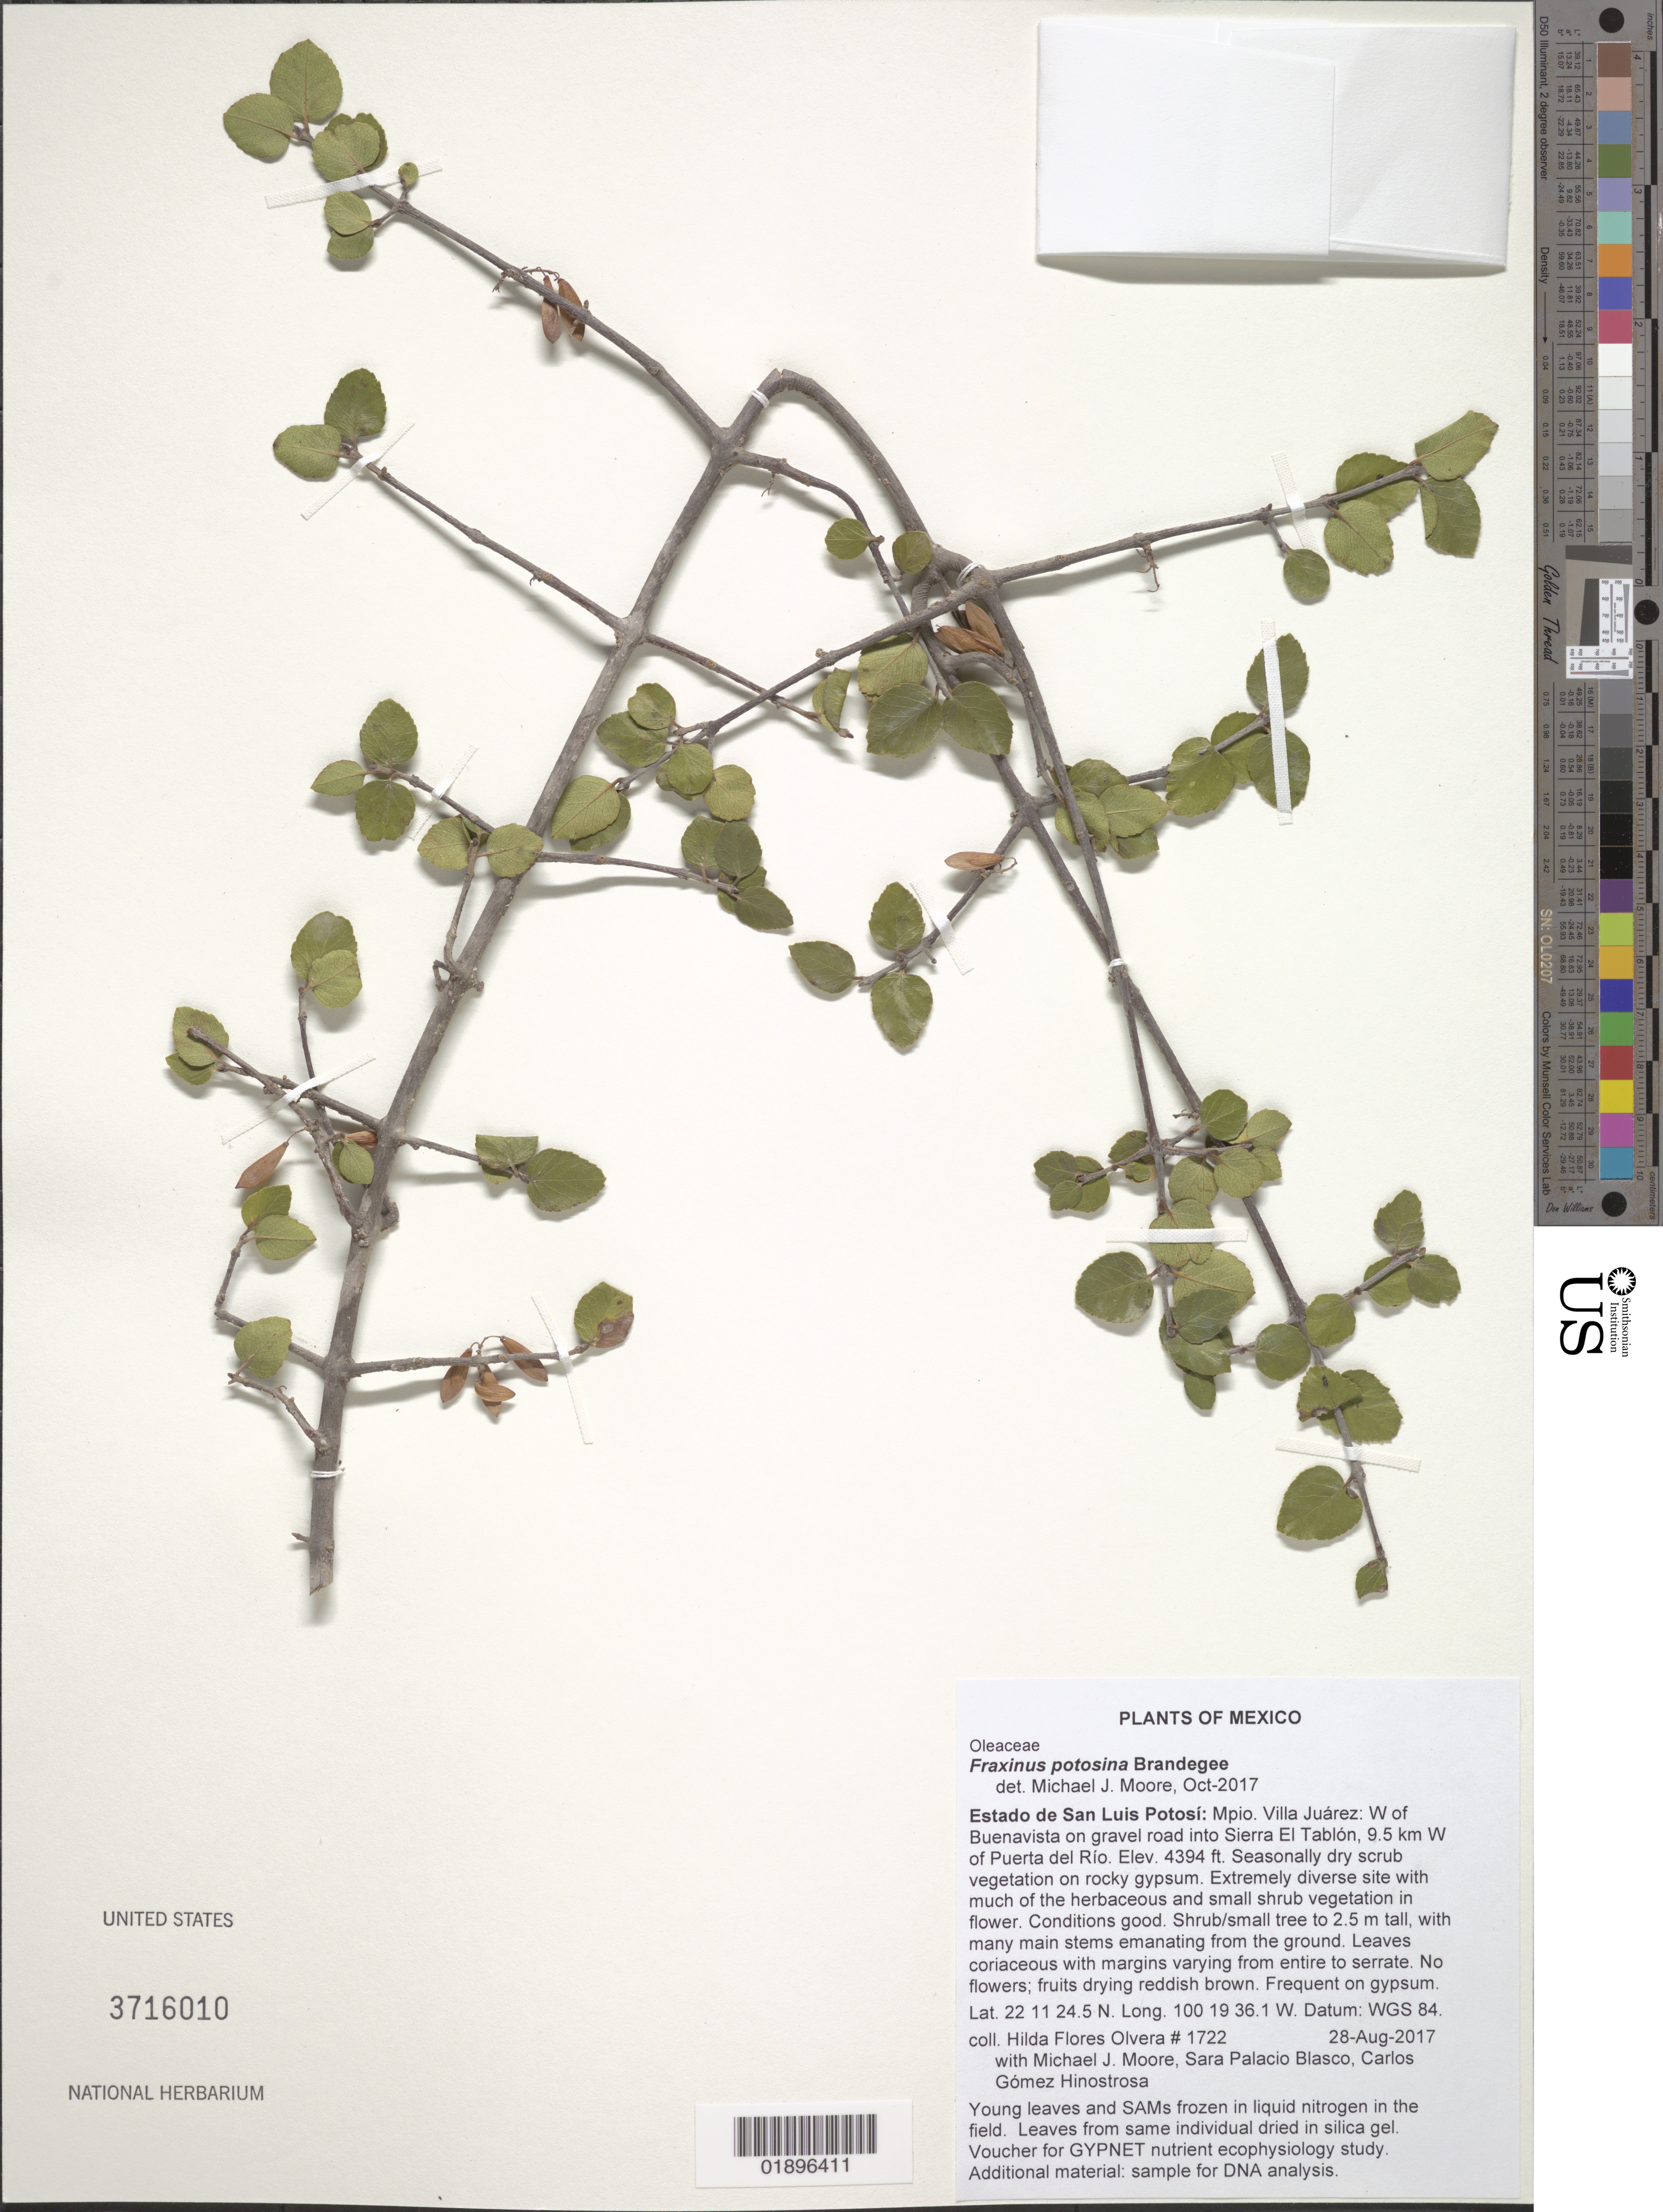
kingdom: Plantae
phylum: Tracheophyta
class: Magnoliopsida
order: Lamiales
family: Oleaceae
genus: Fraxinus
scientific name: Fraxinus potosina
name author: Brandegee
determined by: Moore, M. J., Associate Professor (OC), Oberlin College (UNITED STATES)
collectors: H. Flores Olvera, M. J. Moore, S. Palacio Blasco & C. Gómez Hinostrosa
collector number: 1722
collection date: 2017-08-28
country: Mexico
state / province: San Luis Potosí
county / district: Villa Juarez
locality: W of Buenavista on gravel road into Sierra El Tablon, 9.5 km W of Puerta del Rio.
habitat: Seasonally dry scrub vegetation on rocky gypsum. Extremely diverse site with much of the herbaceous and small shrub vegetation in flower.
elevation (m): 1339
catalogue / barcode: US 3716010